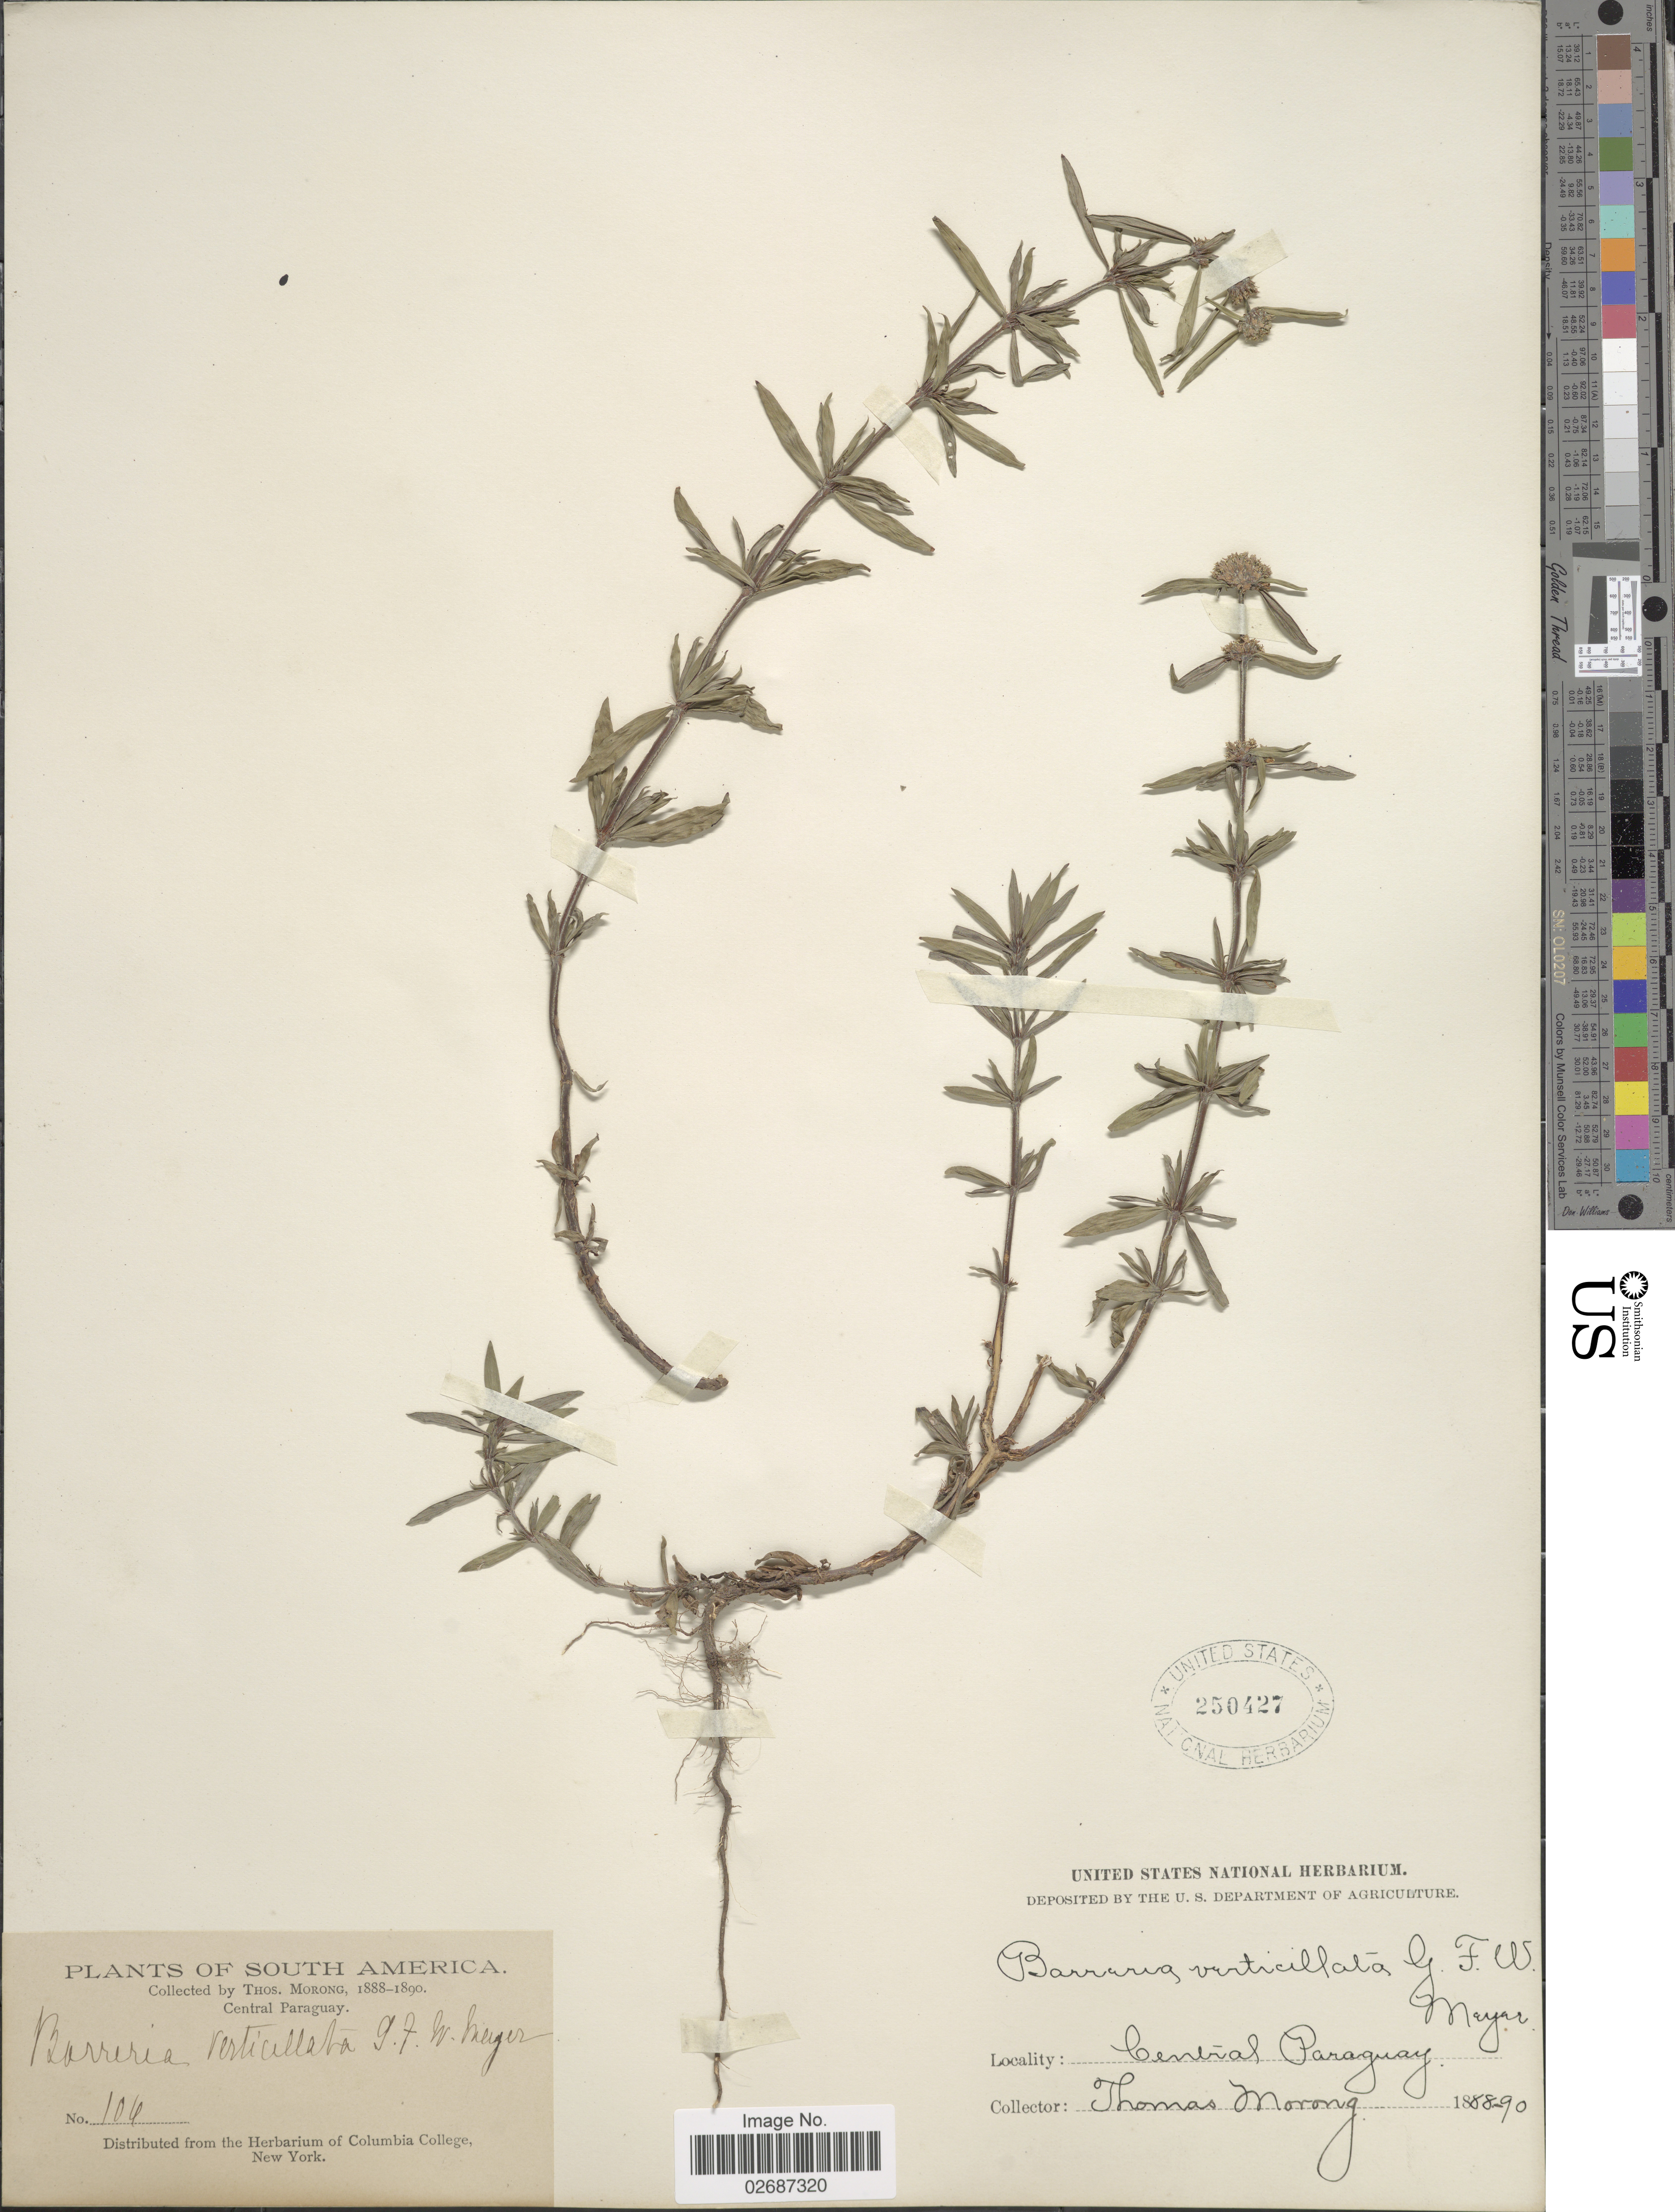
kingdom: Plantae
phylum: Tracheophyta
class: Magnoliopsida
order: Gentianales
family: Rubiaceae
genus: Borreria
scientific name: Borreria verticillata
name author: (L.) G. Mey.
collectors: ex herb. T. Morong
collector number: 106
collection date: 1888/1890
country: Paraguay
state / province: Central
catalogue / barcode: US 250427